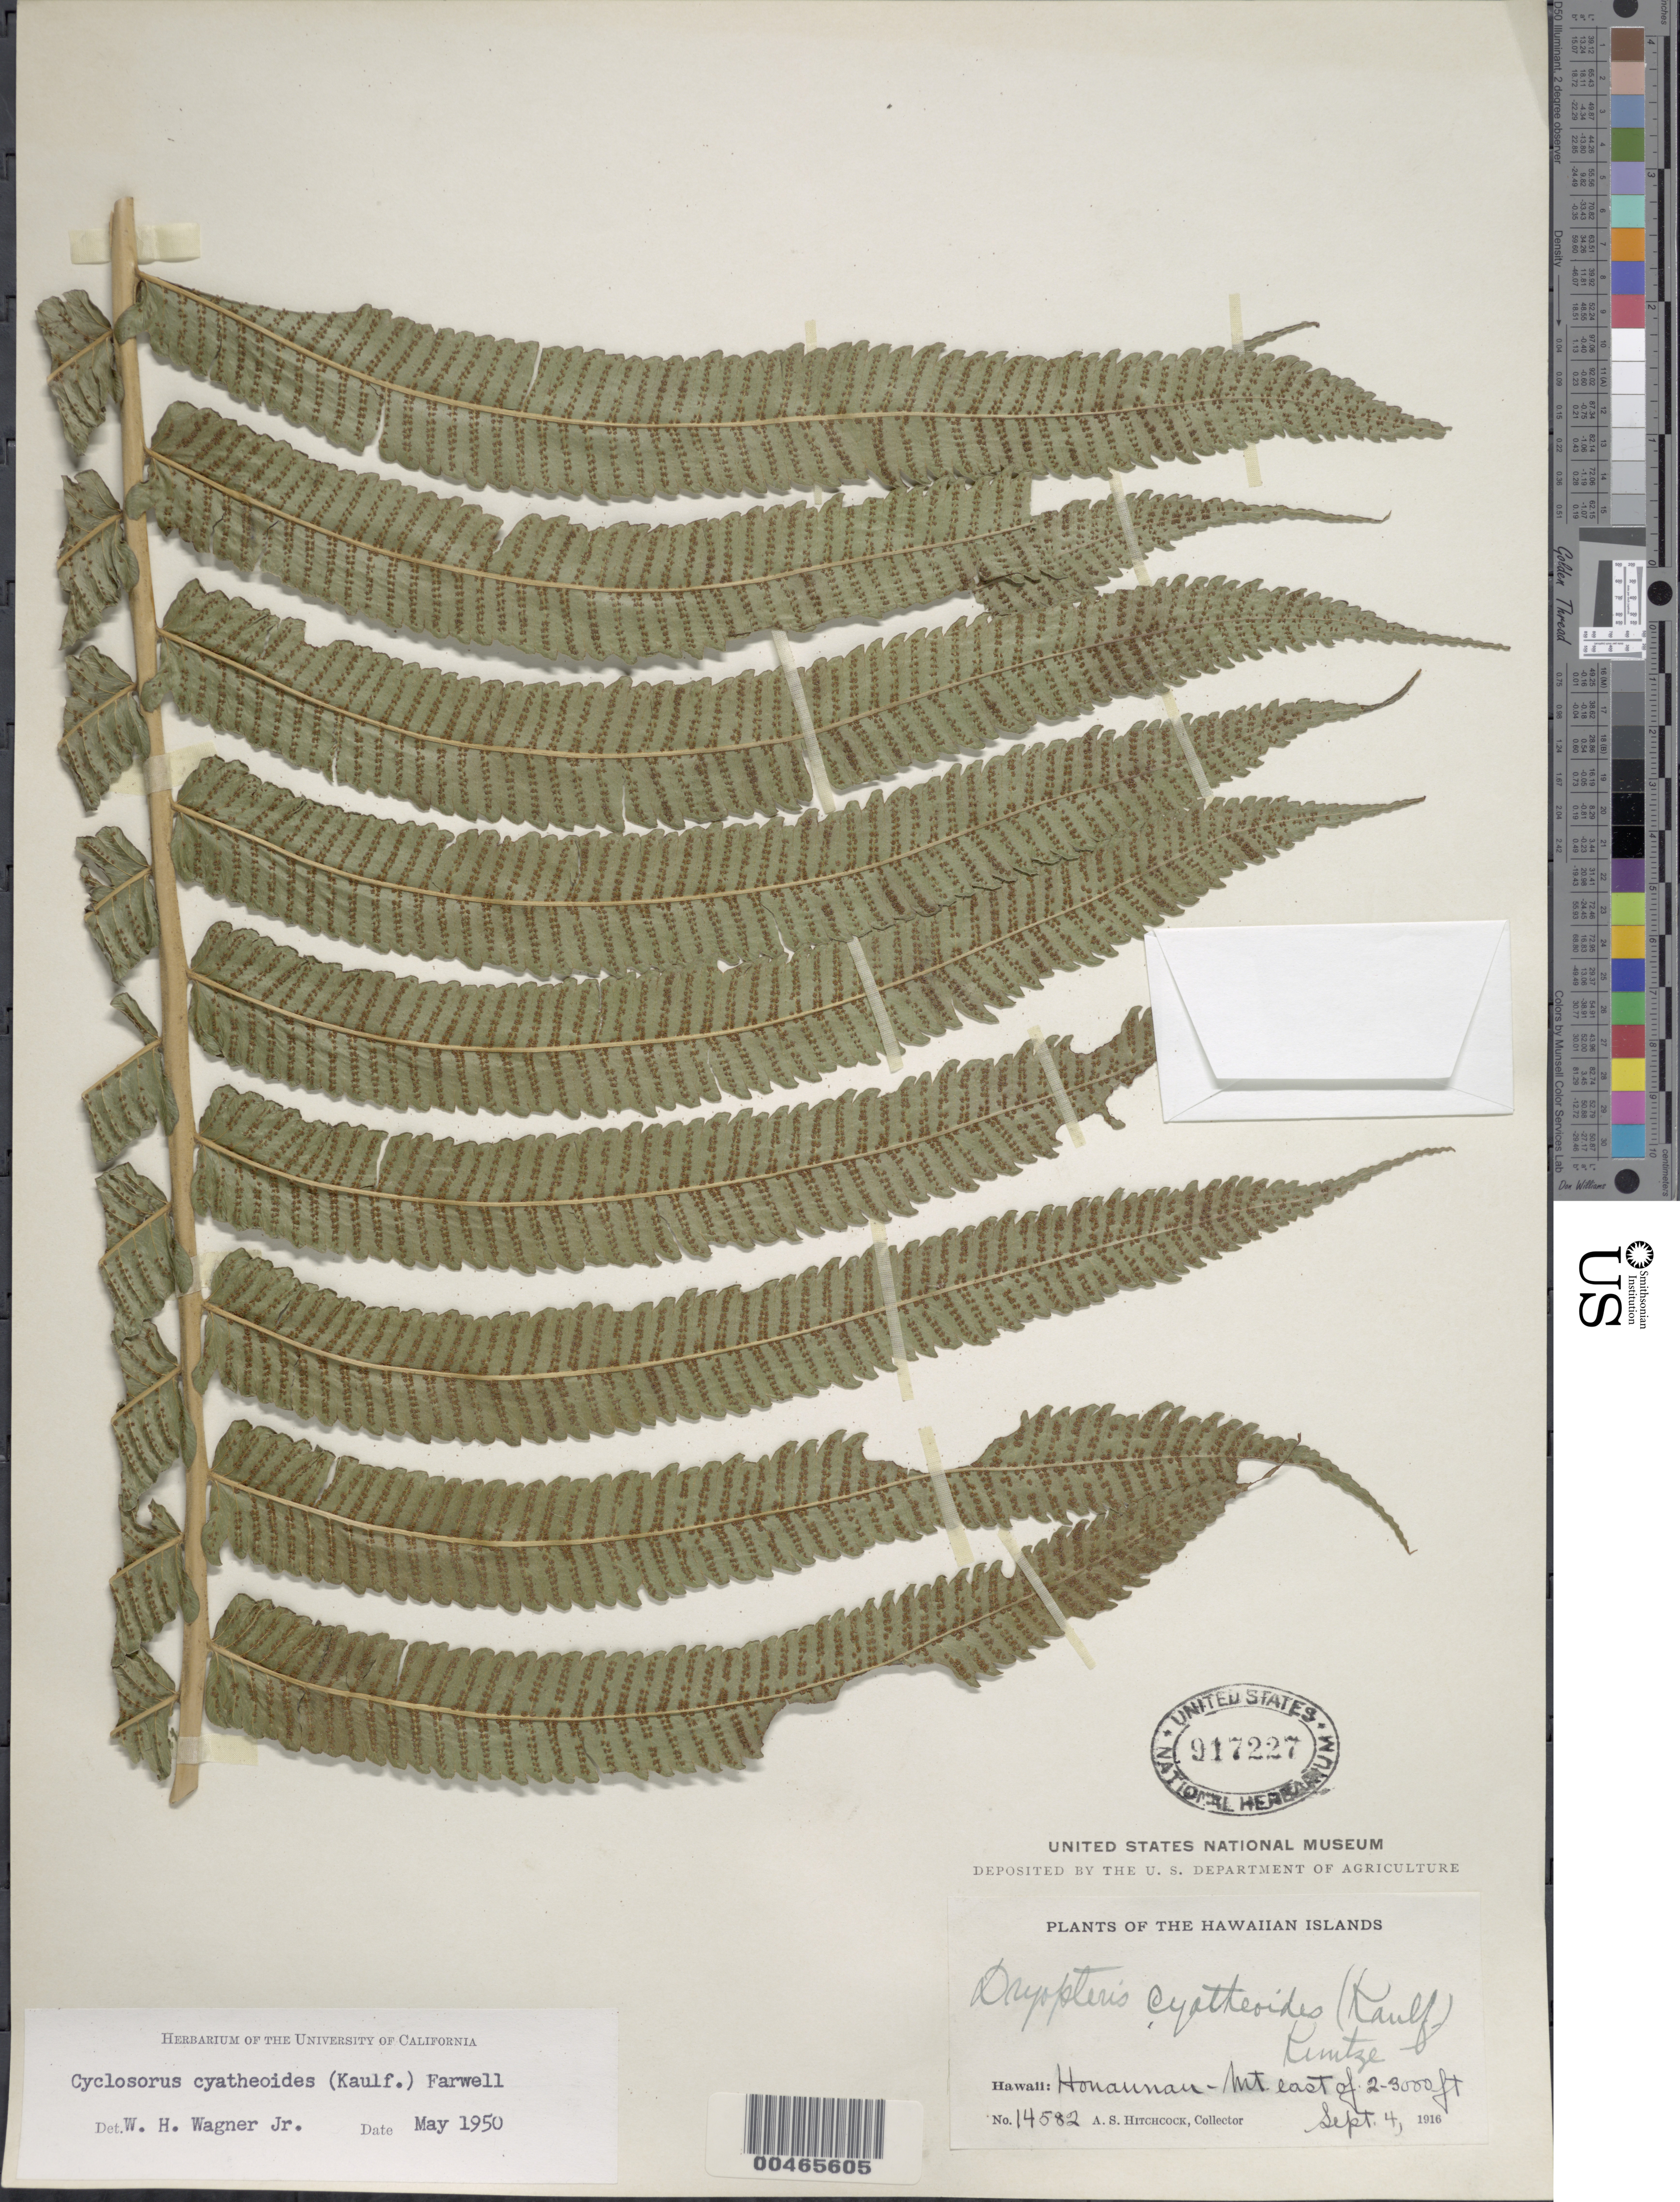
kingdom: Plantae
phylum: Tracheophyta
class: Polypodiopsida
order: Polypodiales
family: Thelypteridaceae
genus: Christella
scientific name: Christella cyatheoides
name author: (Kaulf.) Holttum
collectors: A. S. Hitchcock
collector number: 14582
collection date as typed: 4 Sep 1916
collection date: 1916-09-04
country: United States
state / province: Hawaii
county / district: Hawaii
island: Hawaii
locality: Honaunau-Mt E of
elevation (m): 610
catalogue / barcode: US 917227